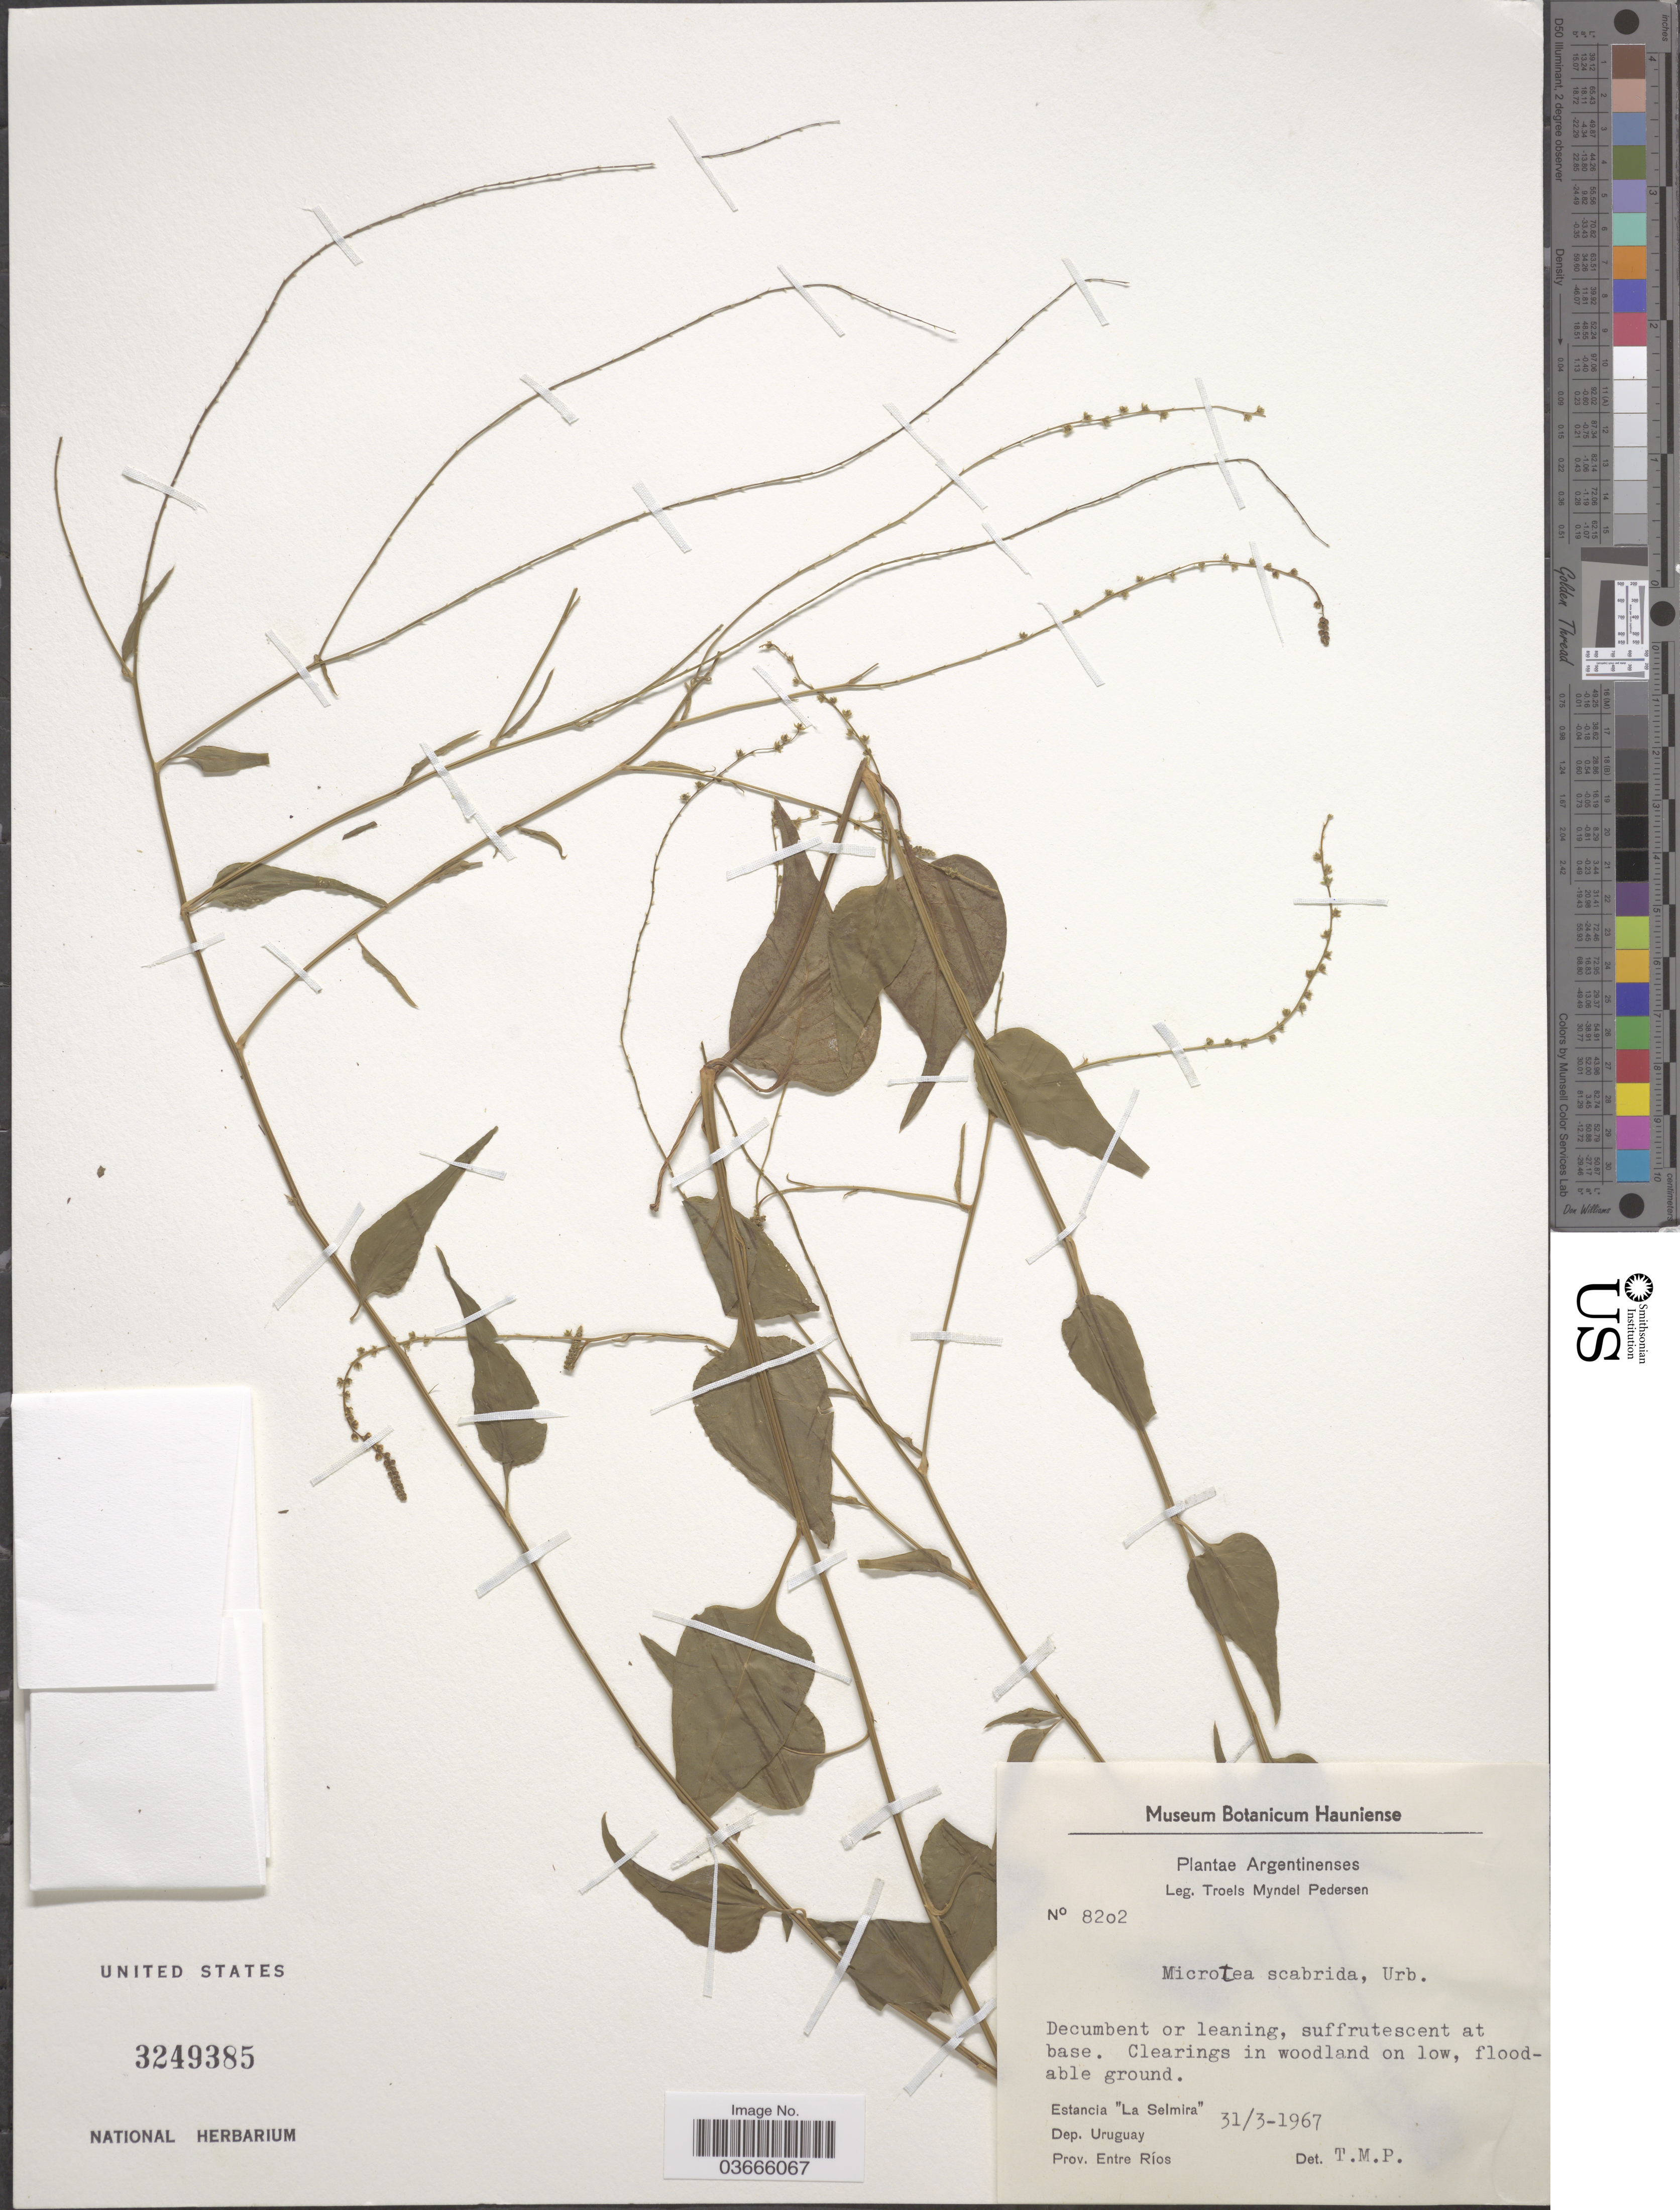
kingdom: Plantae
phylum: Tracheophyta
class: Magnoliopsida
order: Caryophyllales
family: Microteaceae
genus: Microtea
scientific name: Microtea scabrida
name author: Urb.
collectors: T. Pederson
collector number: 8202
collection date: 1967-03-31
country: Argentina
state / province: Entre Rios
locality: Estancia "La Selmira". Dep. Uruguay.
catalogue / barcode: US 3249385